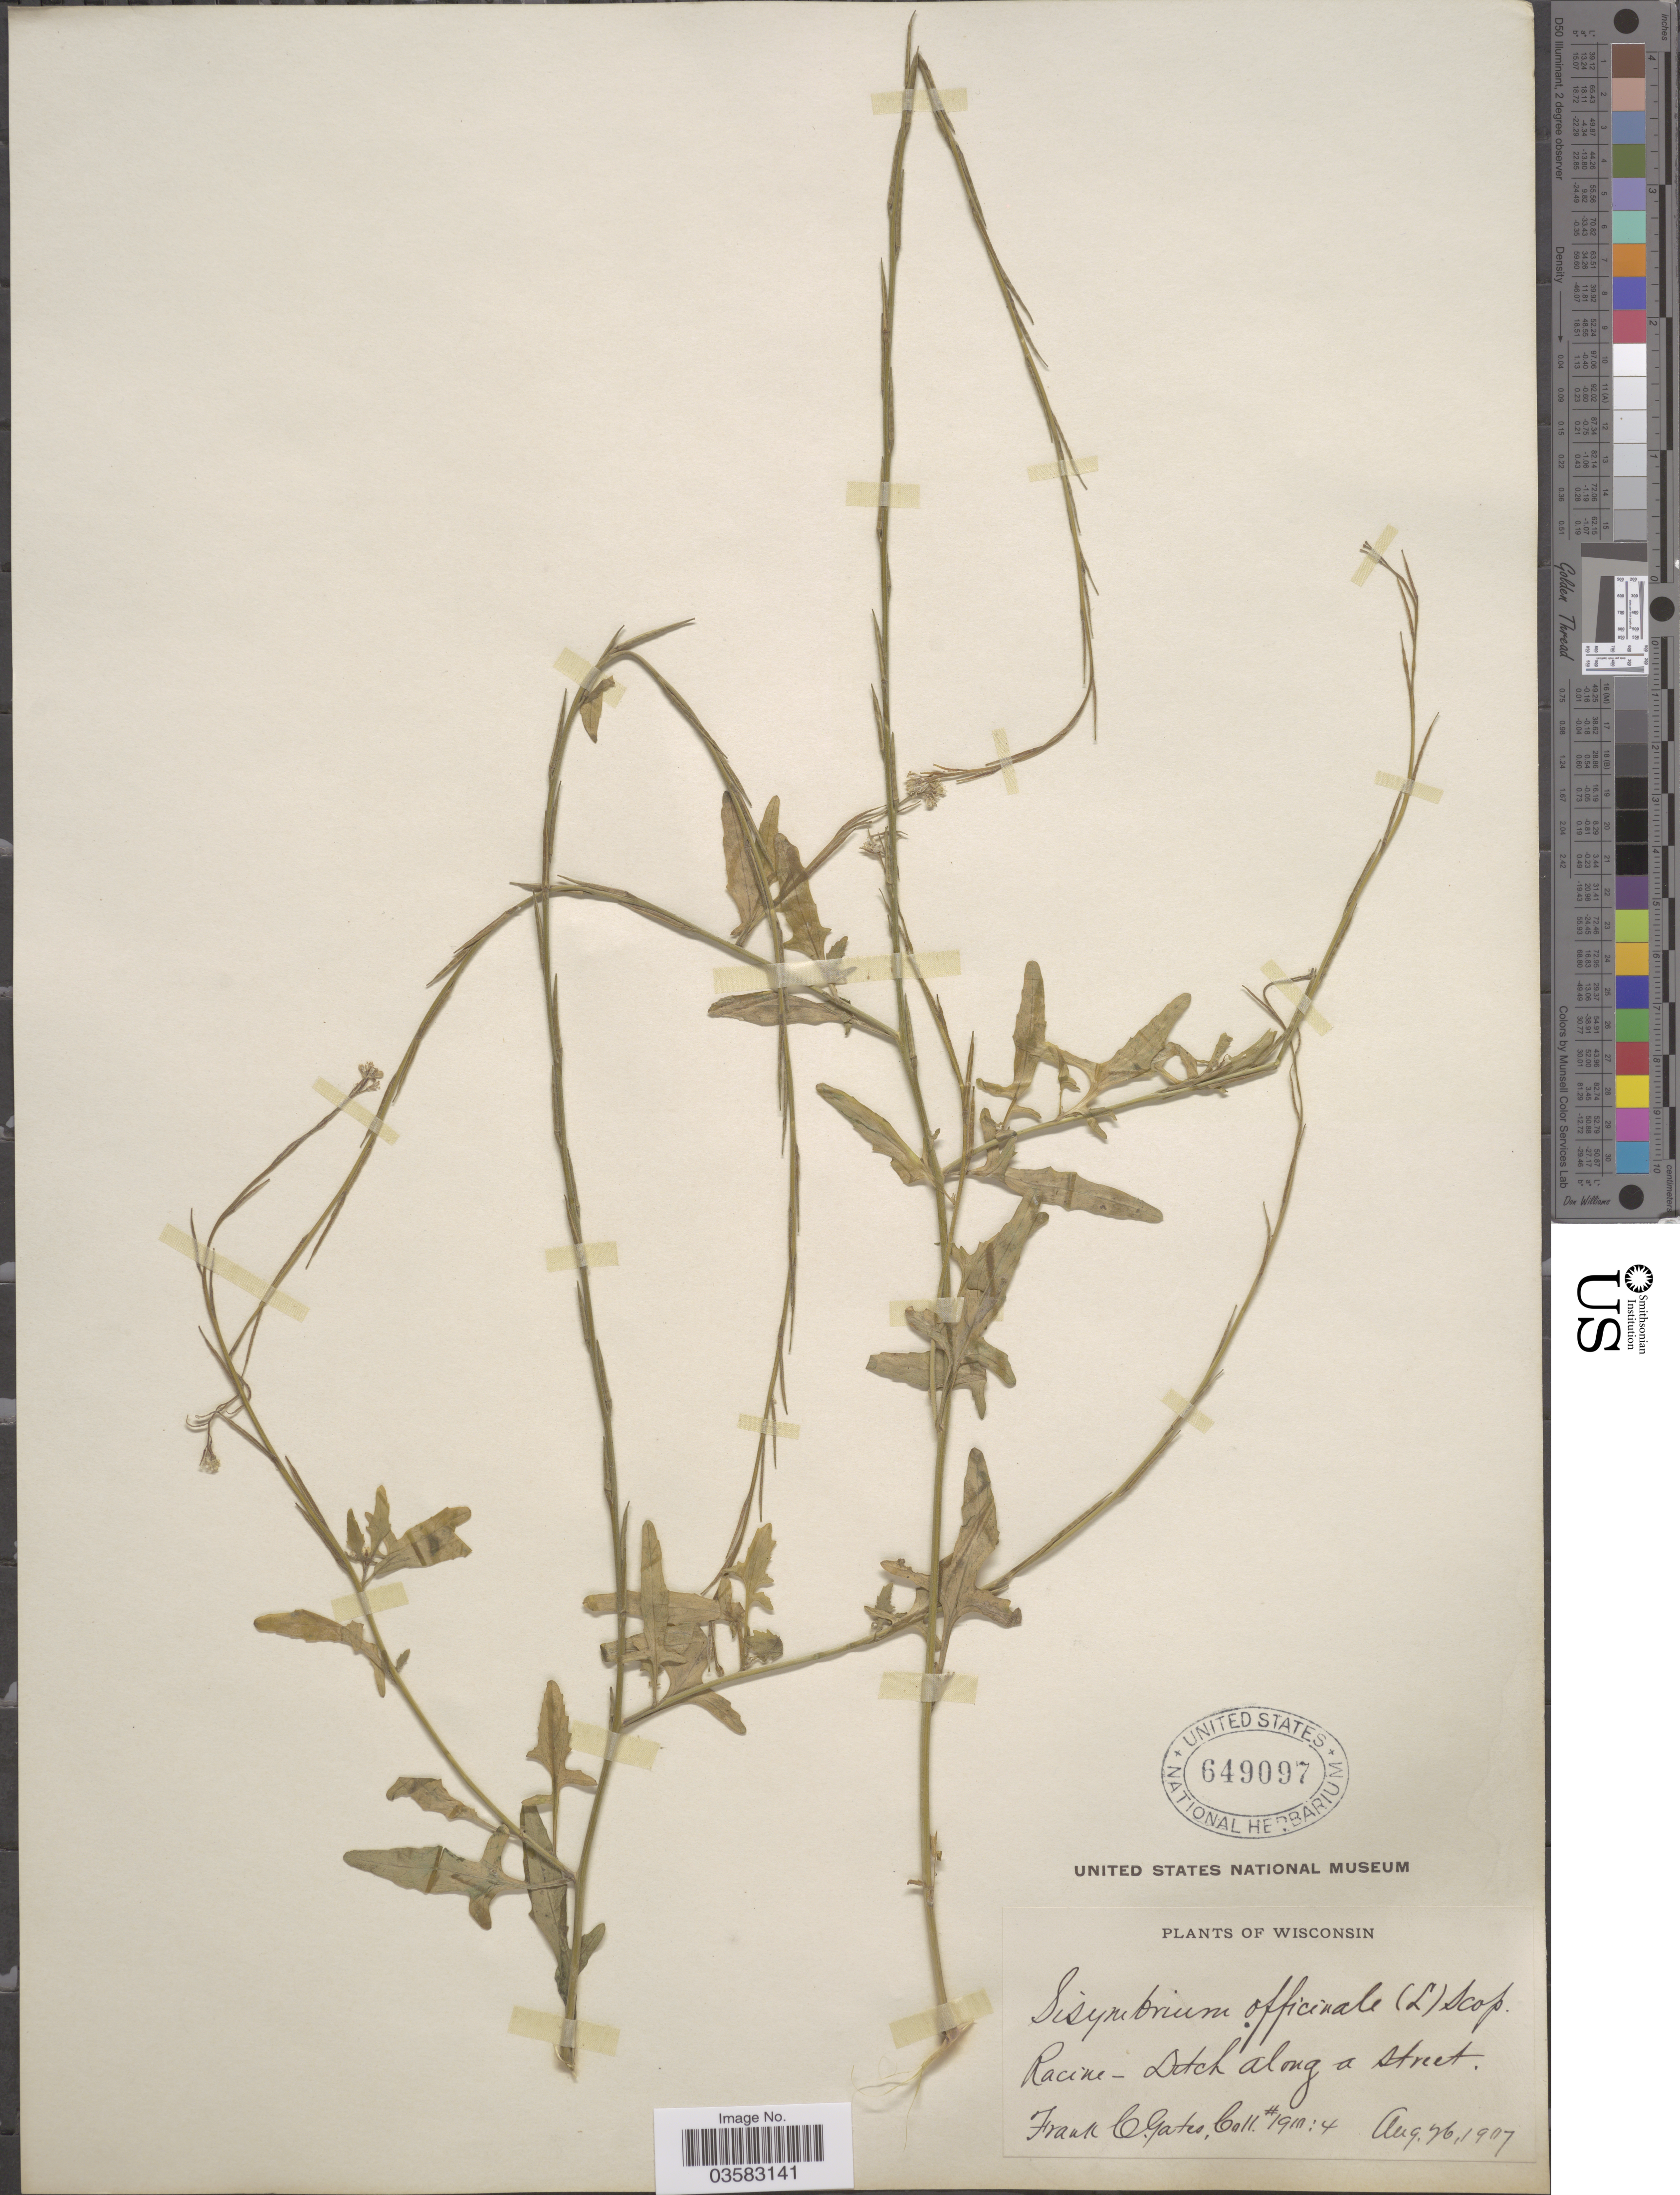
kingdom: Plantae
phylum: Tracheophyta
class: Magnoliopsida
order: Brassicales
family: Brassicaceae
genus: Sisymbrium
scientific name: Sisymbrium officinale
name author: (L.) Scop.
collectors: F. C. Gates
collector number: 1910:4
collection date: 1907-08-26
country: United States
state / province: Wisconsin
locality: Racine - Ditch along a street.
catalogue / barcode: US 649097